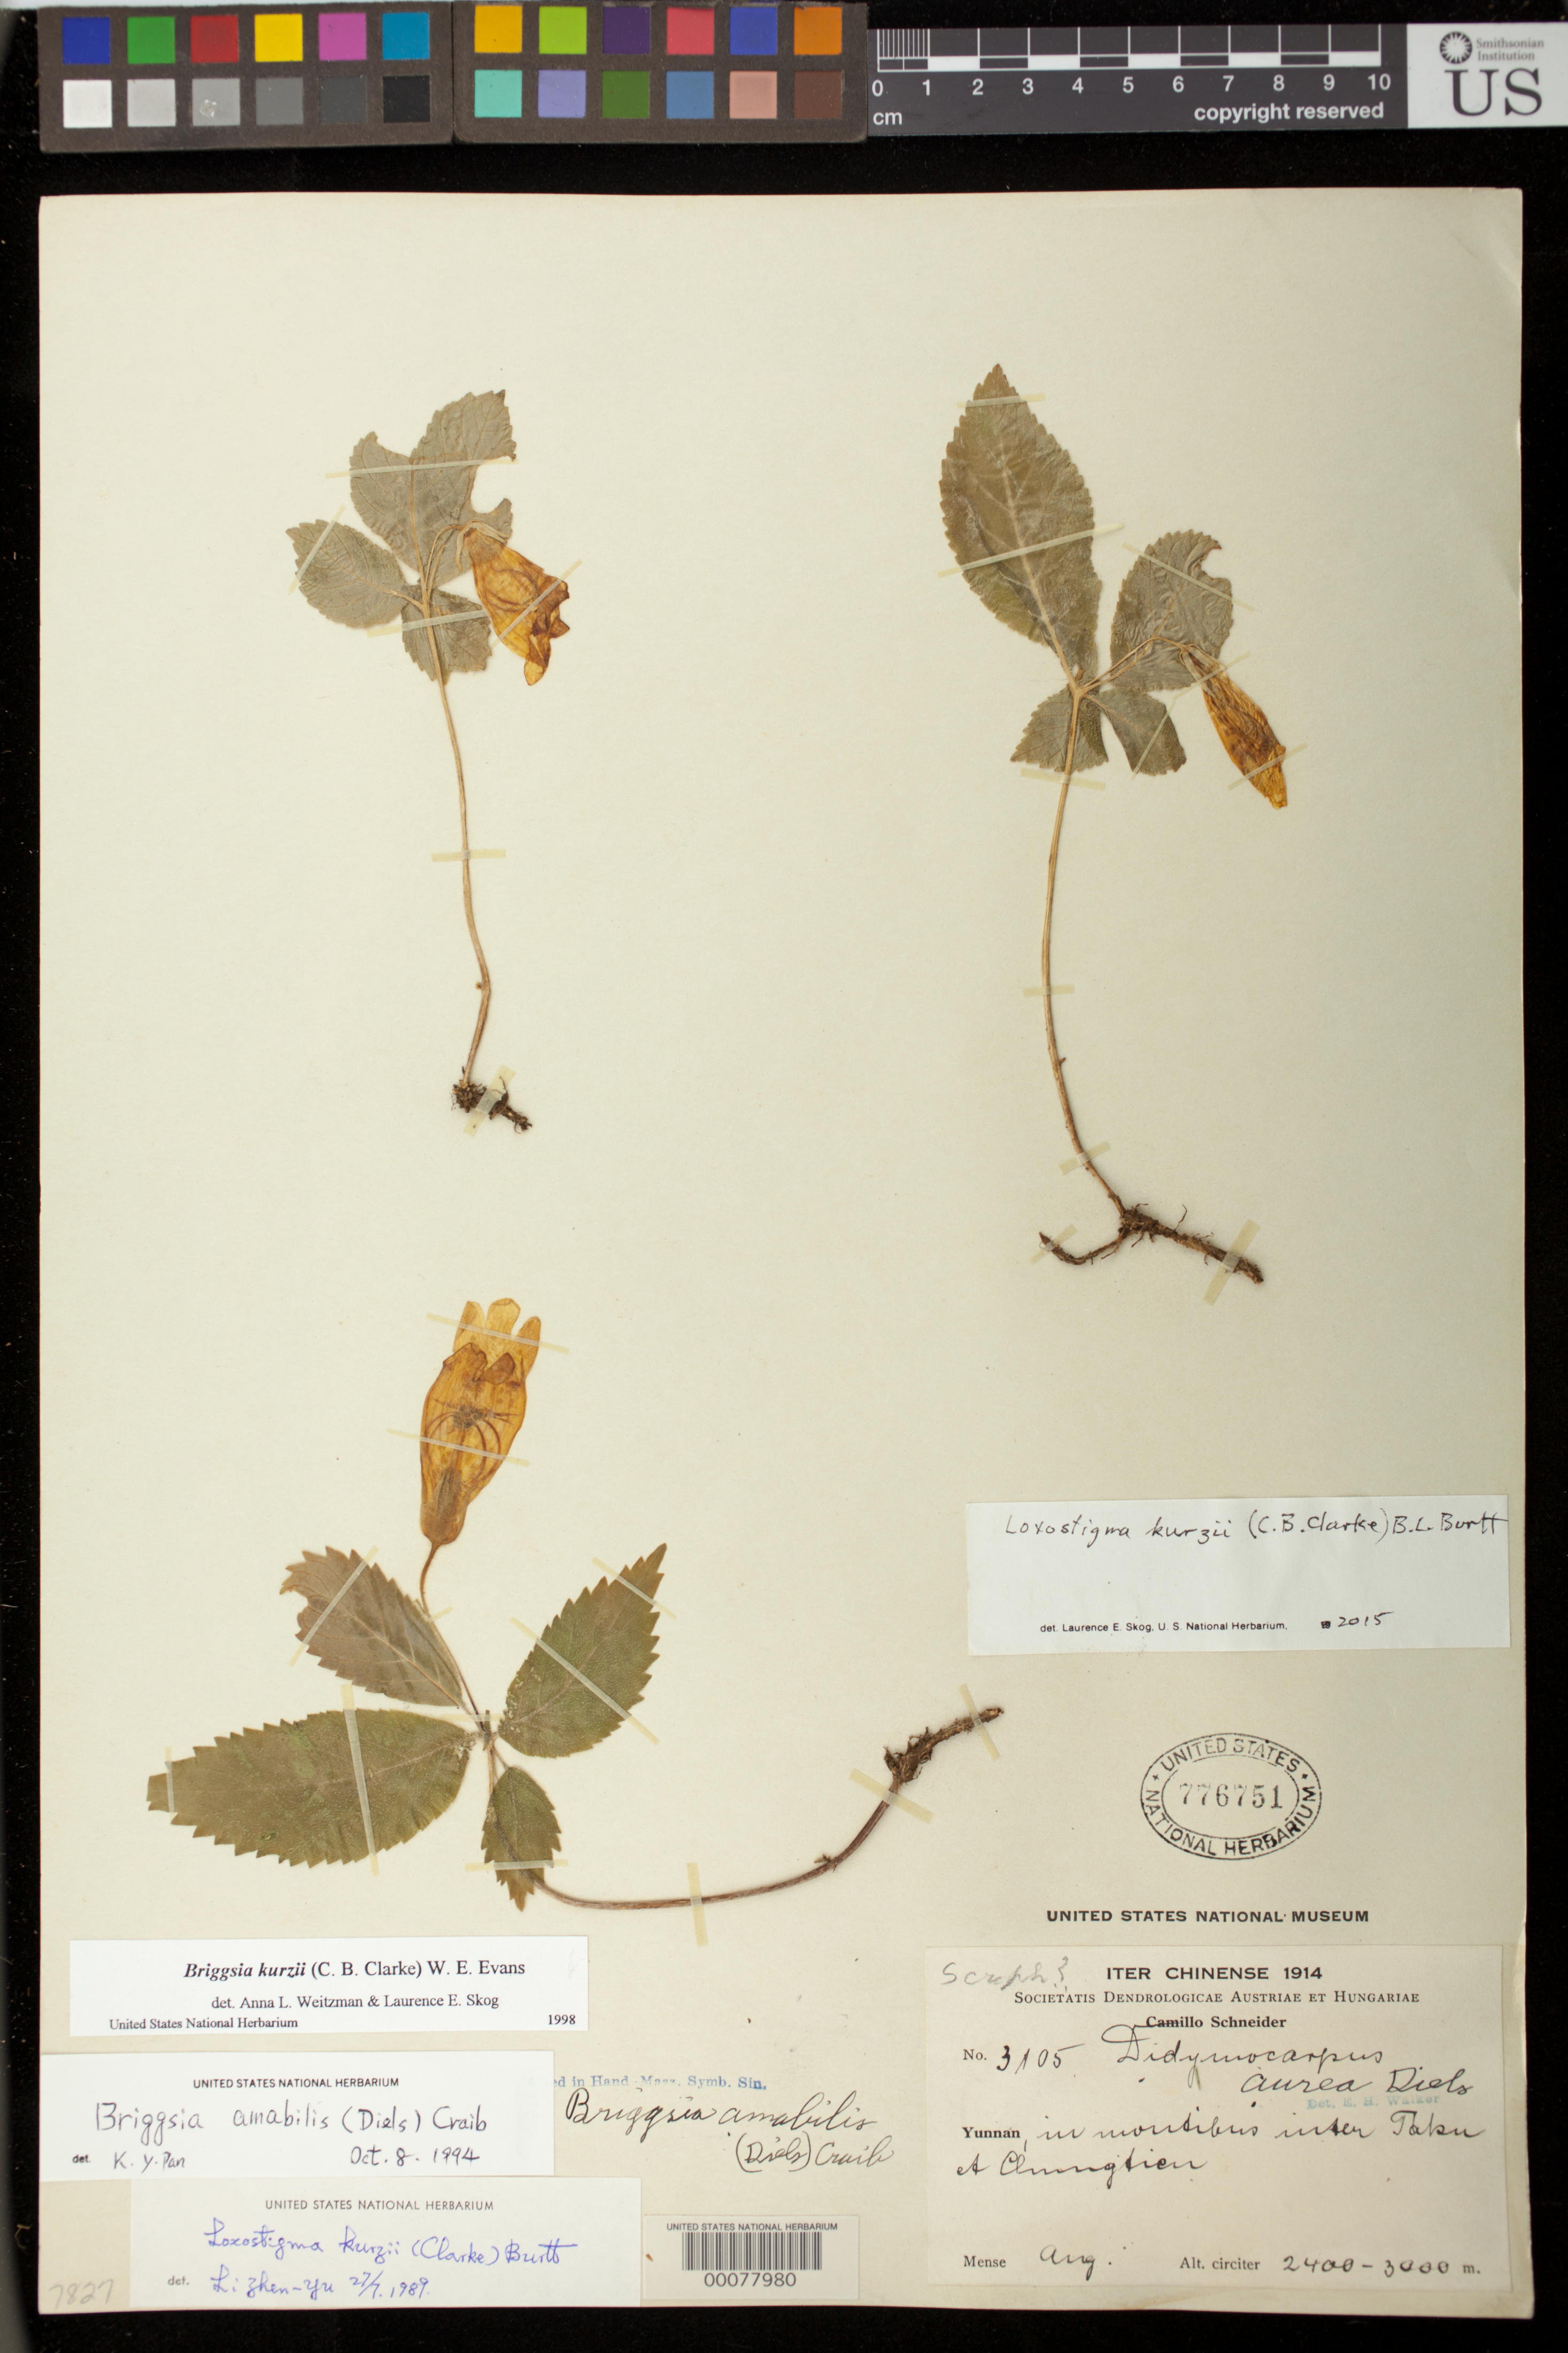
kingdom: Plantae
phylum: Tracheophyta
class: Magnoliopsida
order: Lamiales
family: Gesneriaceae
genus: Briggsia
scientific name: Briggsia kurzii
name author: (C.B. Clarke) W.E. Evans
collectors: C. Schneider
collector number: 3105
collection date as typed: Aug 1914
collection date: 1914-08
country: China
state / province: Yunnan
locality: Between taku and chungtien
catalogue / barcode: US 776751